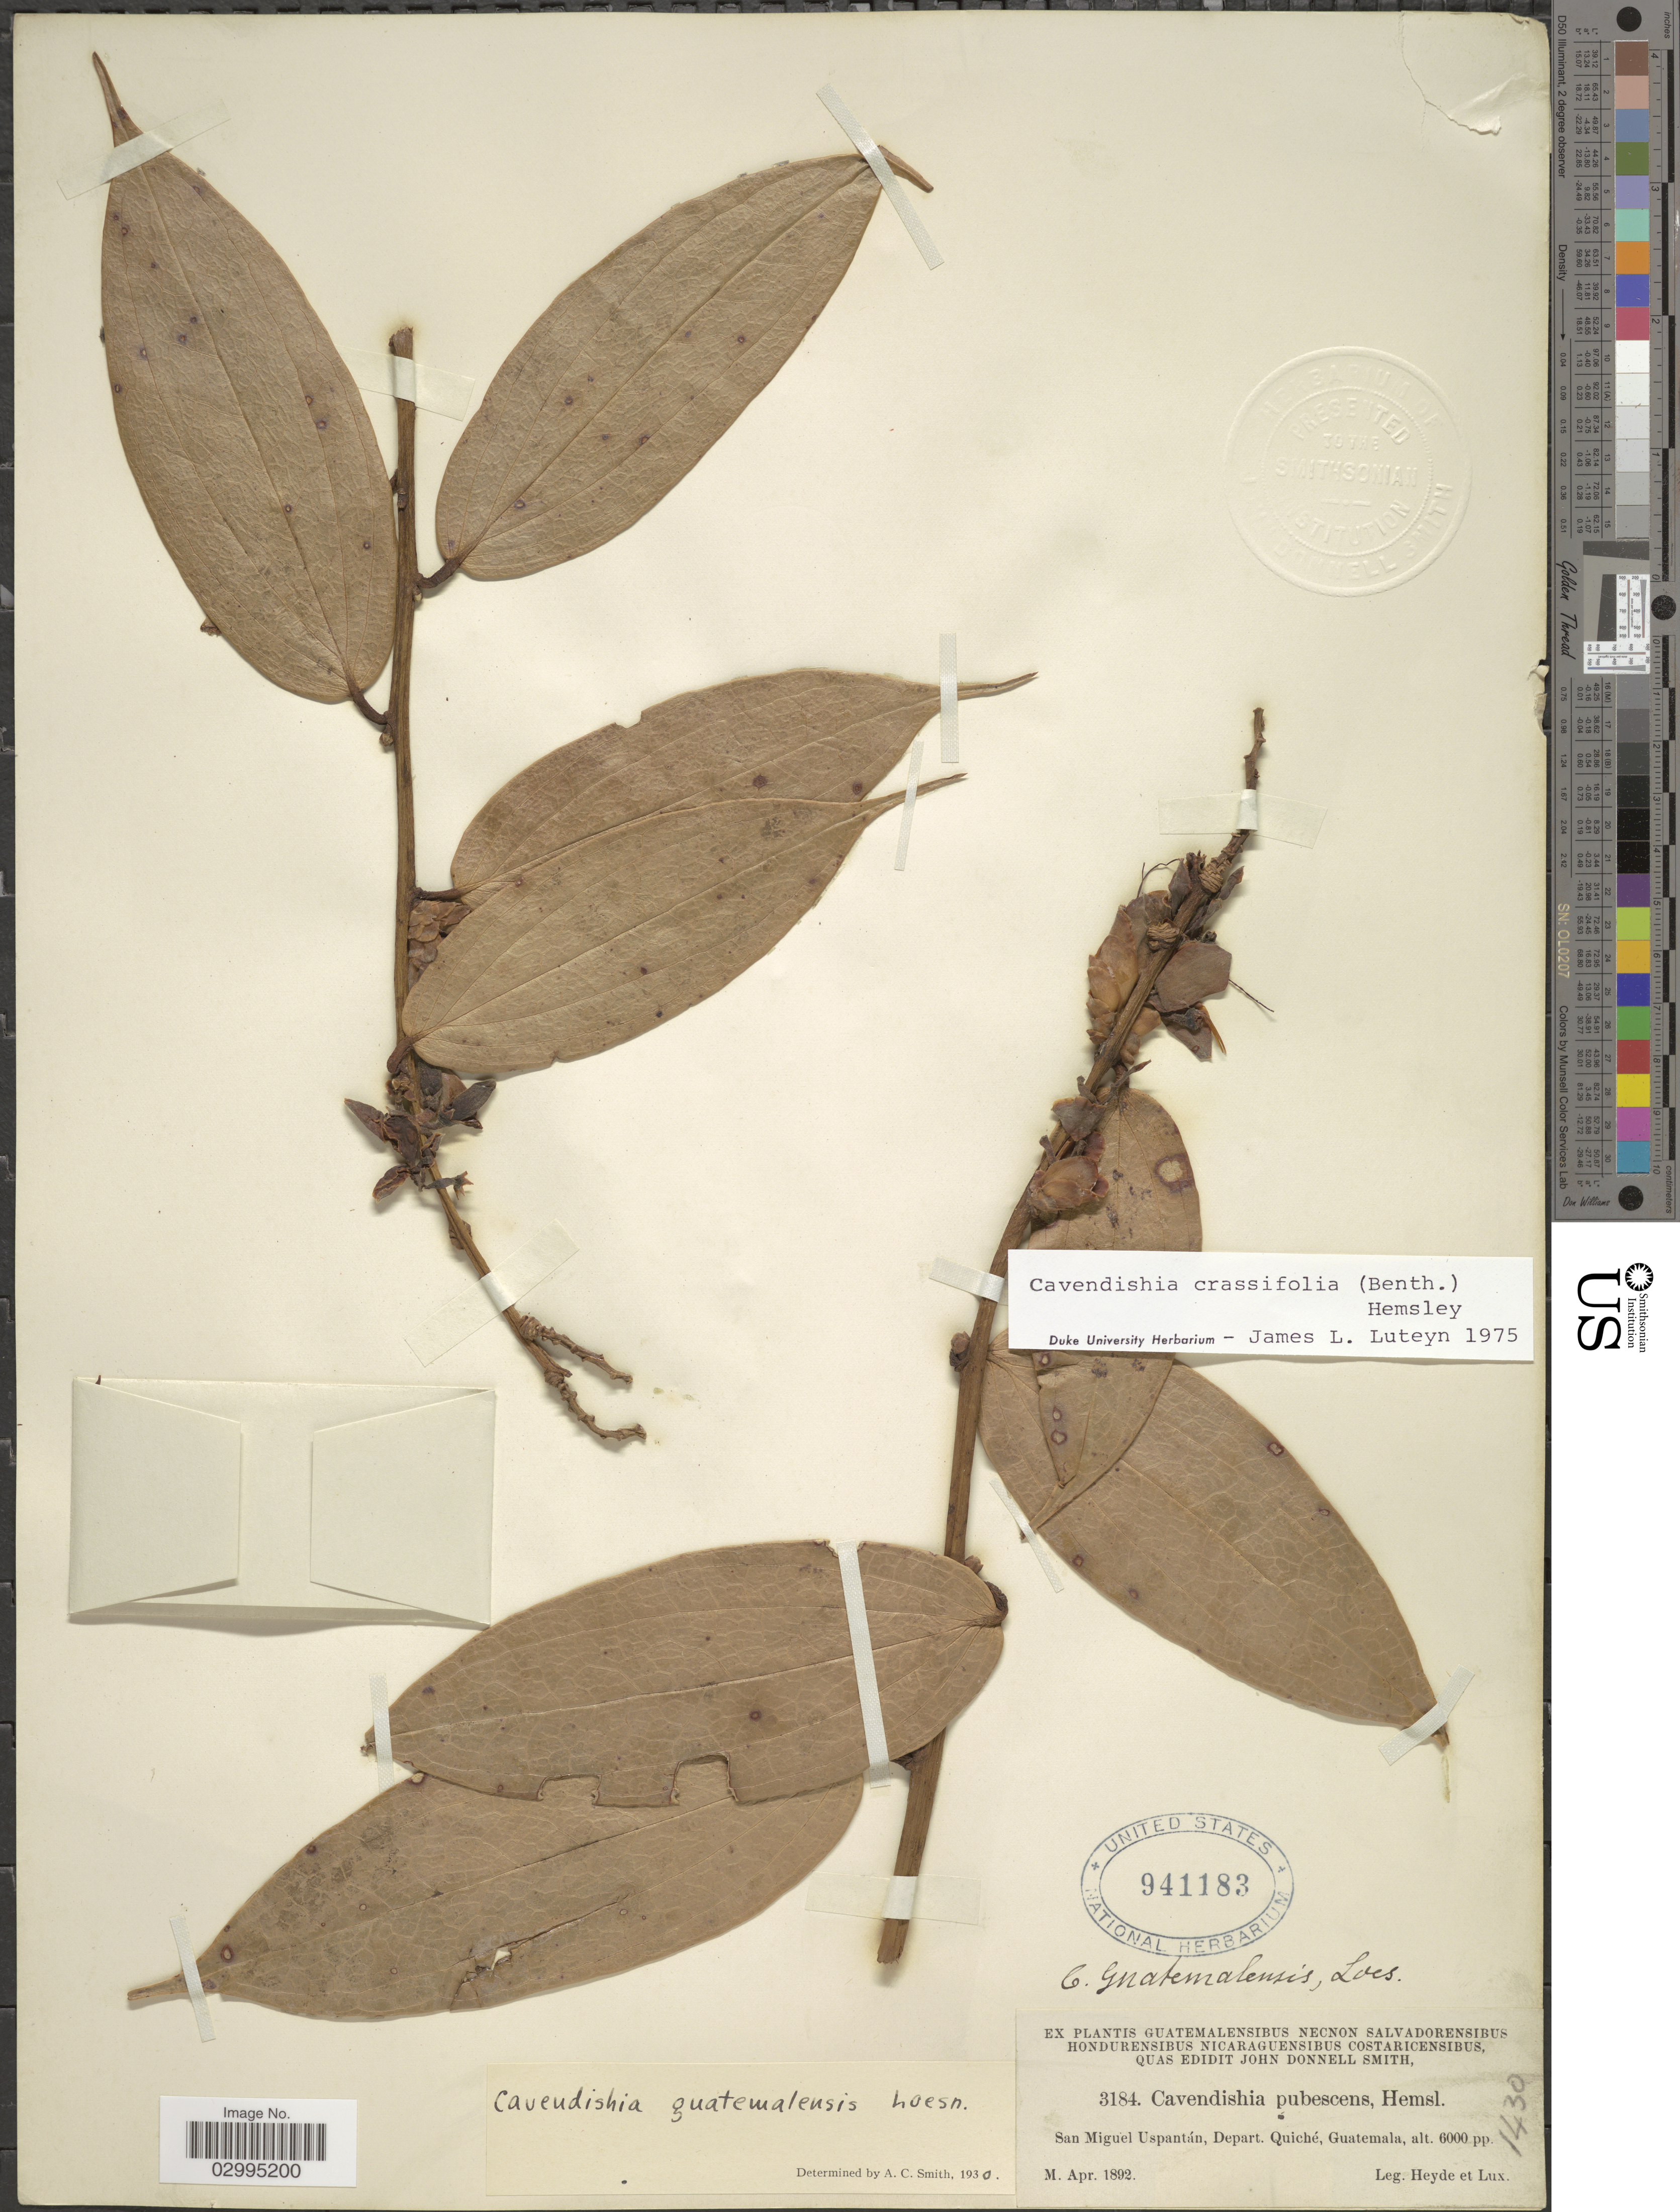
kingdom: Plantae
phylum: Tracheophyta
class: Magnoliopsida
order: Ericales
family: Ericaceae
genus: Cavendishia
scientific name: Cavendishia crassifolia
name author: (Benth.) Hemsl.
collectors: Heyde & Lux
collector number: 3184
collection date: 1892-04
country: Guatemala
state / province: El Quiché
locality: San Miguel Uspantán, Depart. Quiché.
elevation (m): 1829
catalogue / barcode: US 941183